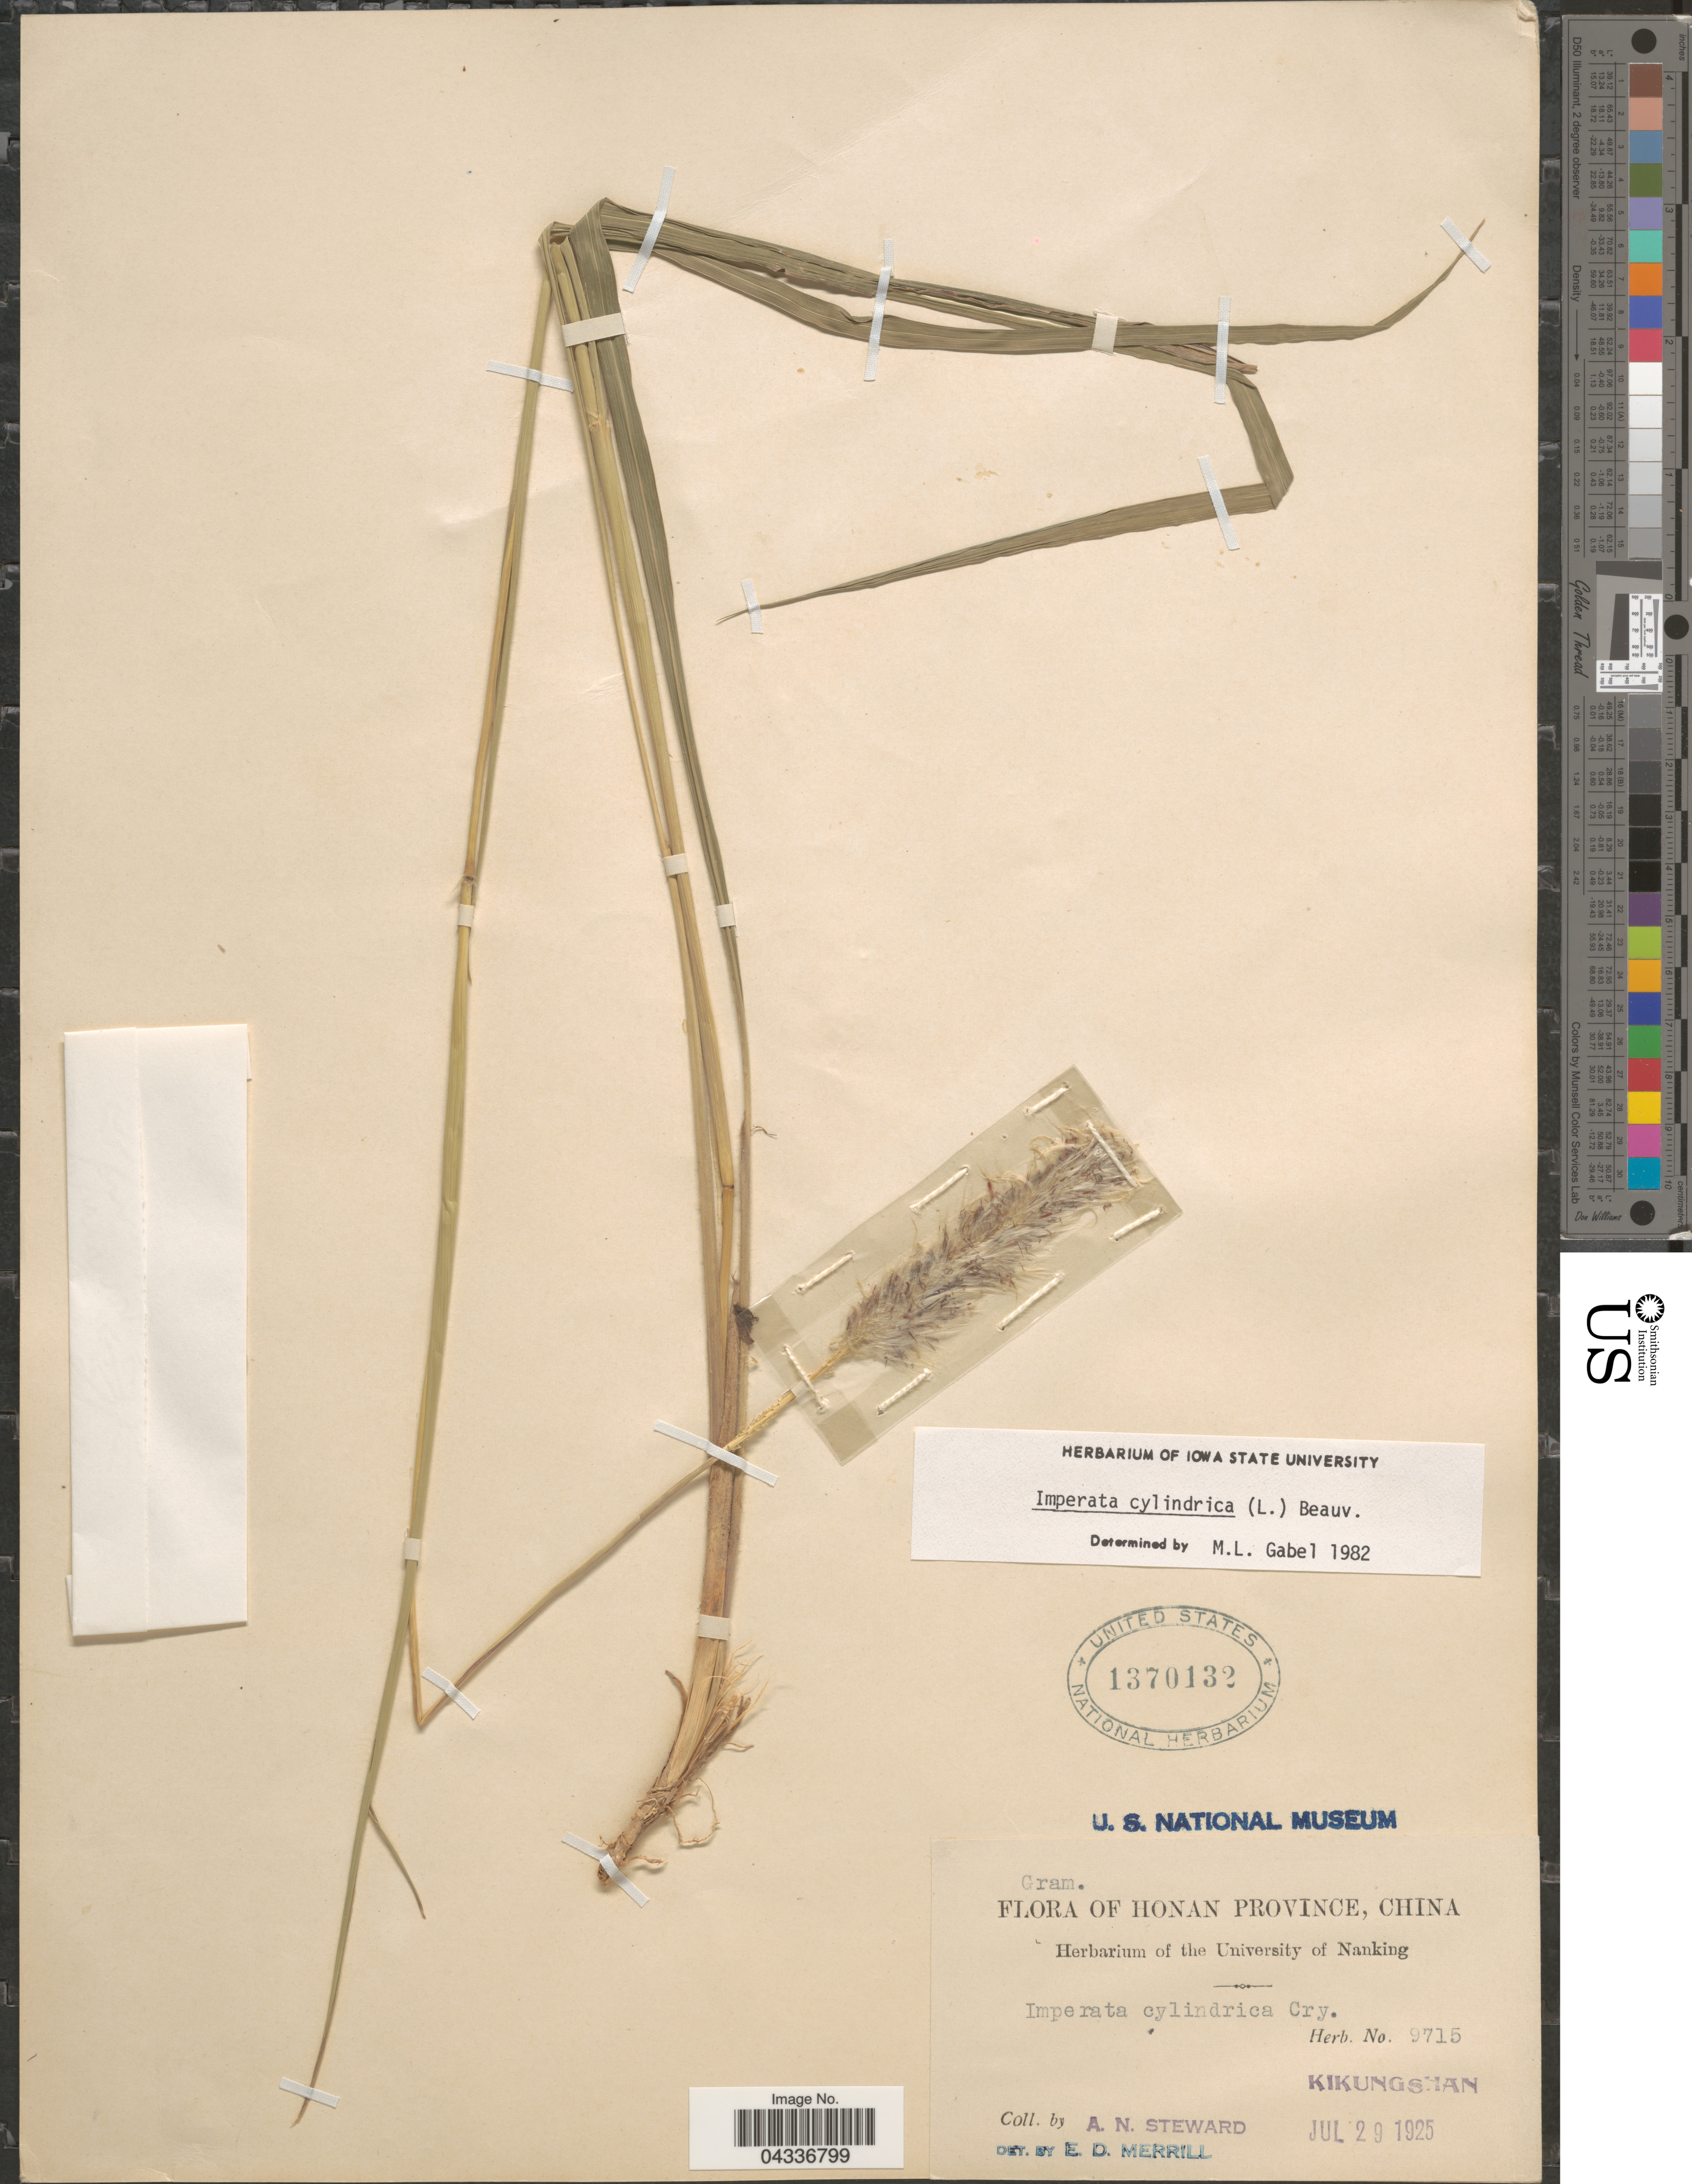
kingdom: Plantae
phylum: Tracheophyta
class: Liliopsida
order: Poales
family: Poaceae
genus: Imperata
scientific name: Imperata cylindrica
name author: (L.) P. Beauv.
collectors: A. N. Steward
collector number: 9715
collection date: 1925-07-29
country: China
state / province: Henan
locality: Honan Province. Kikungshan.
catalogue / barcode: US 1370132